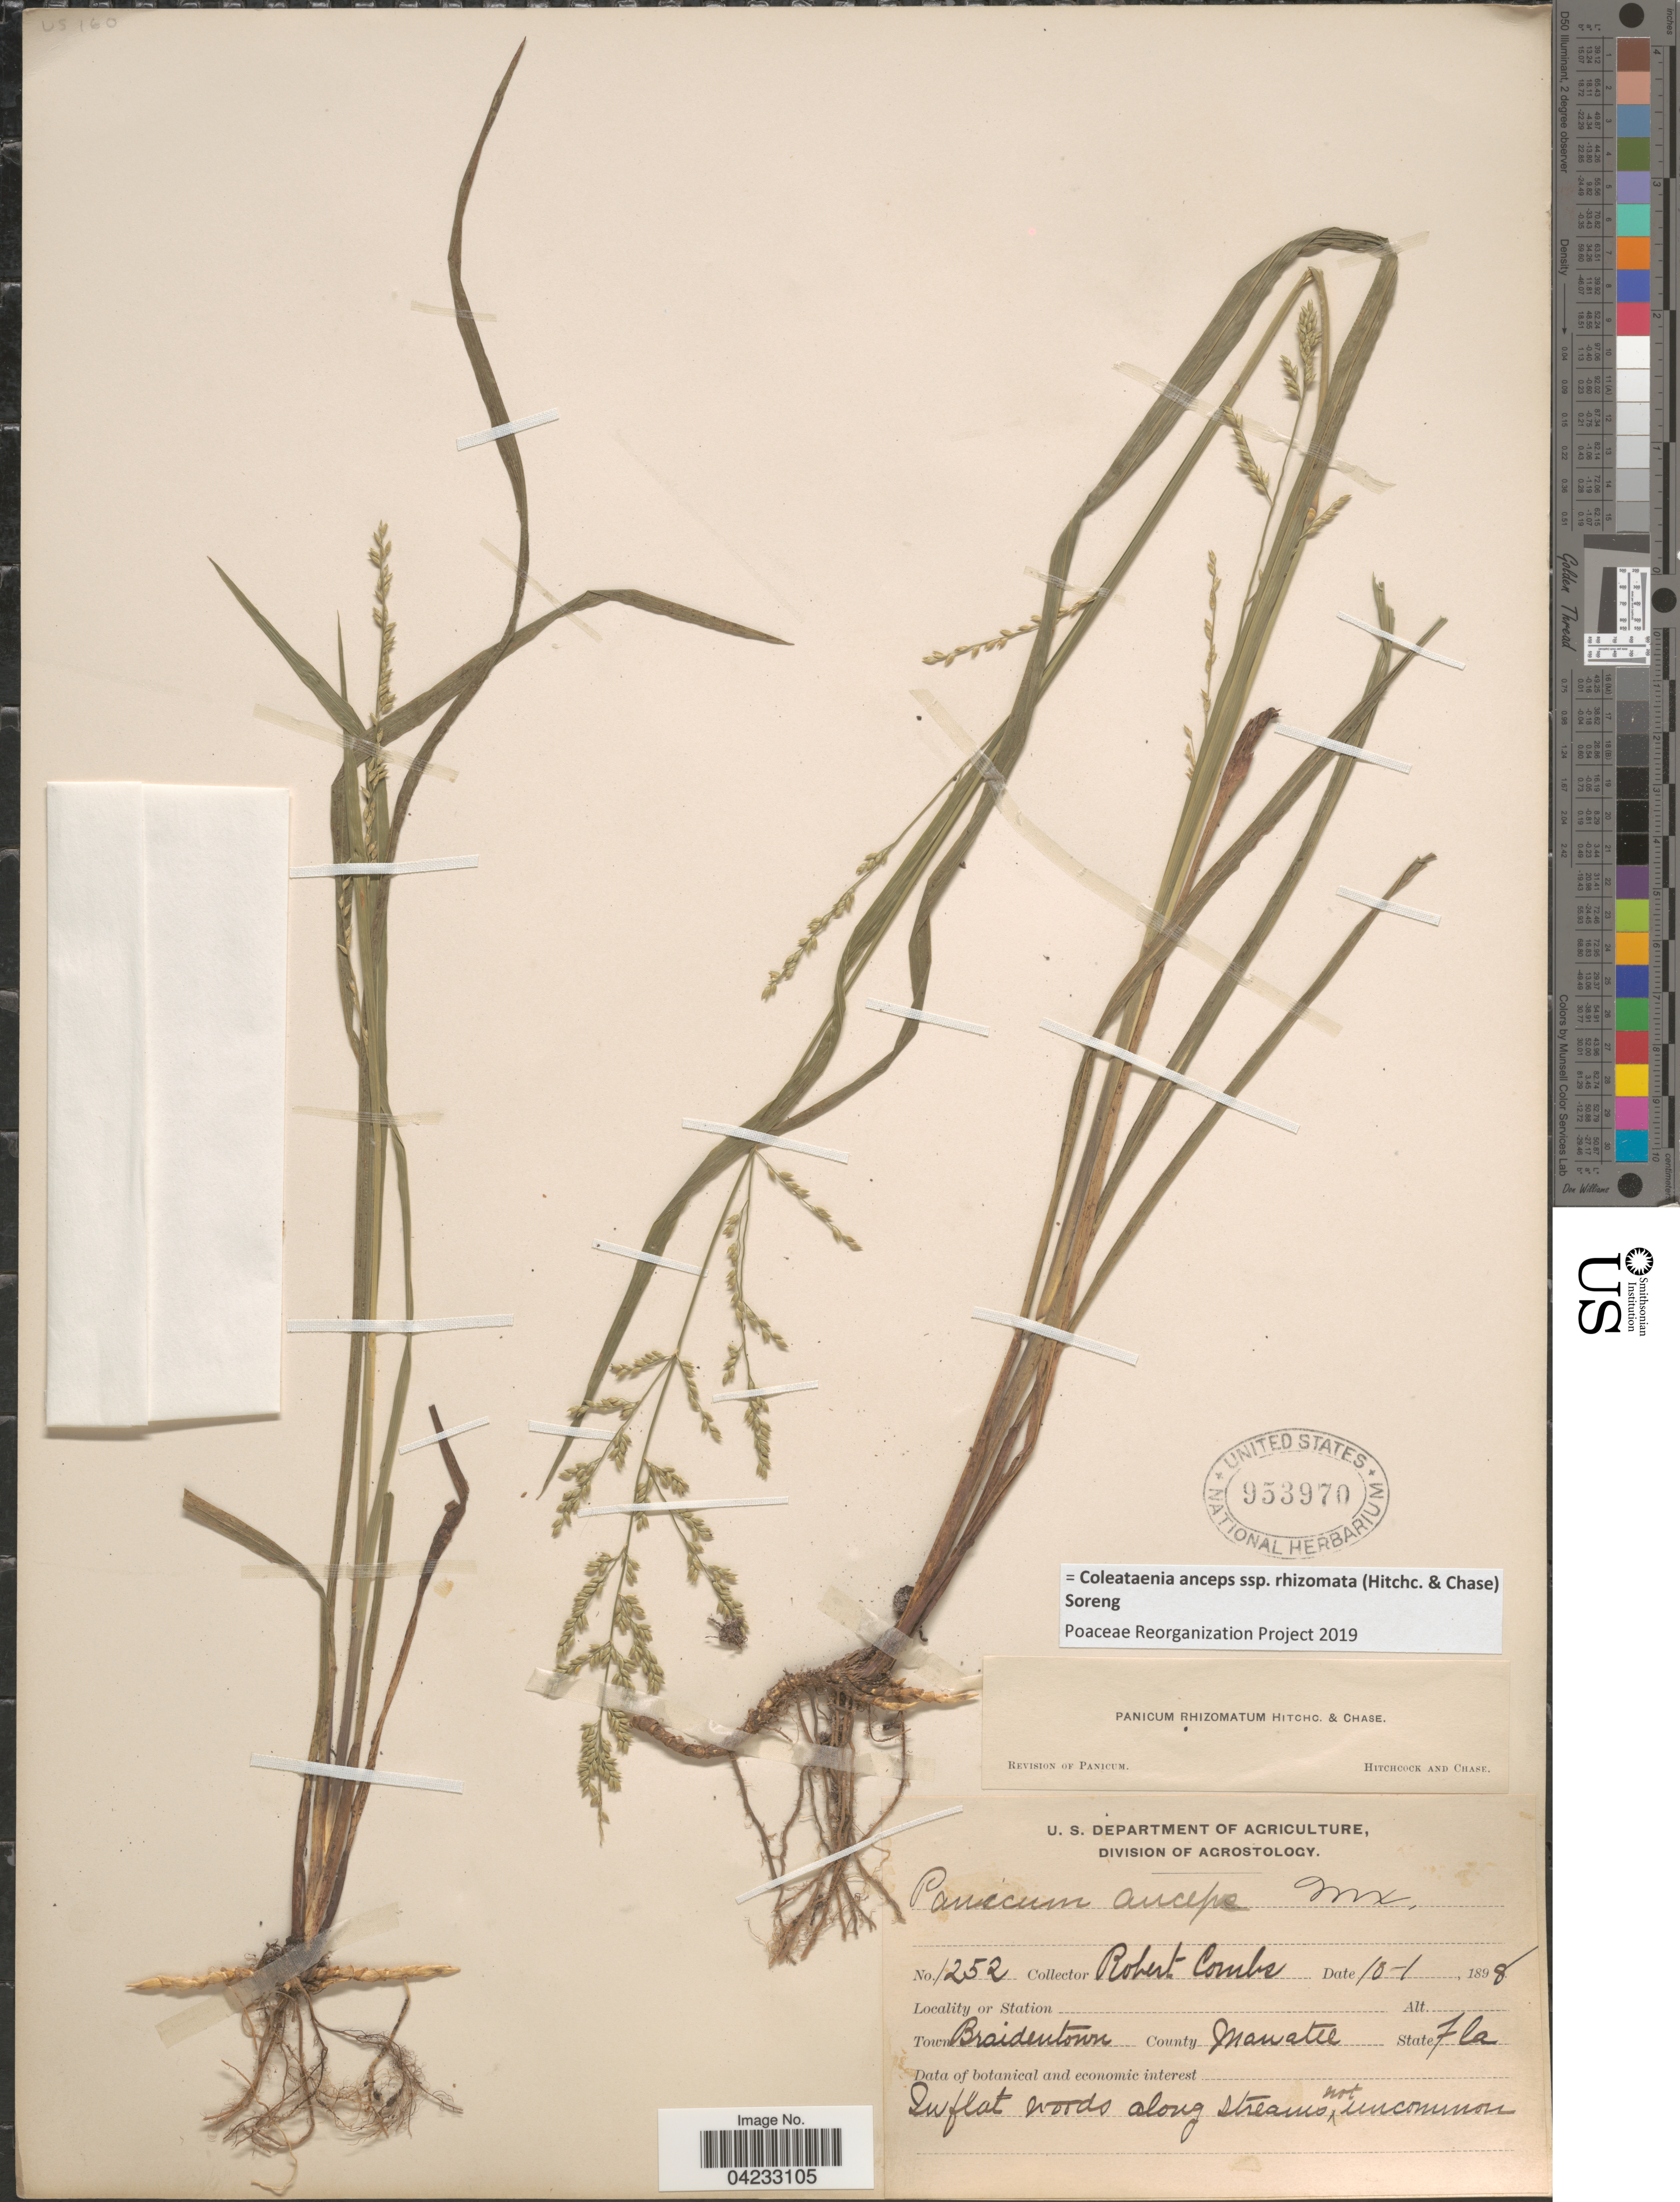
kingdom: Plantae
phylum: Tracheophyta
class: Liliopsida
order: Poales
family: Poaceae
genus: Coleataenia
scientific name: Coleataenia anceps subsp. rhizomata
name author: (Hitchc. & Chase) Soreng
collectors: R. Combs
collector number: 1252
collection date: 1898-10-01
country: United States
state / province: Florida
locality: Town Braidentown. County Manatee.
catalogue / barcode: US 953970